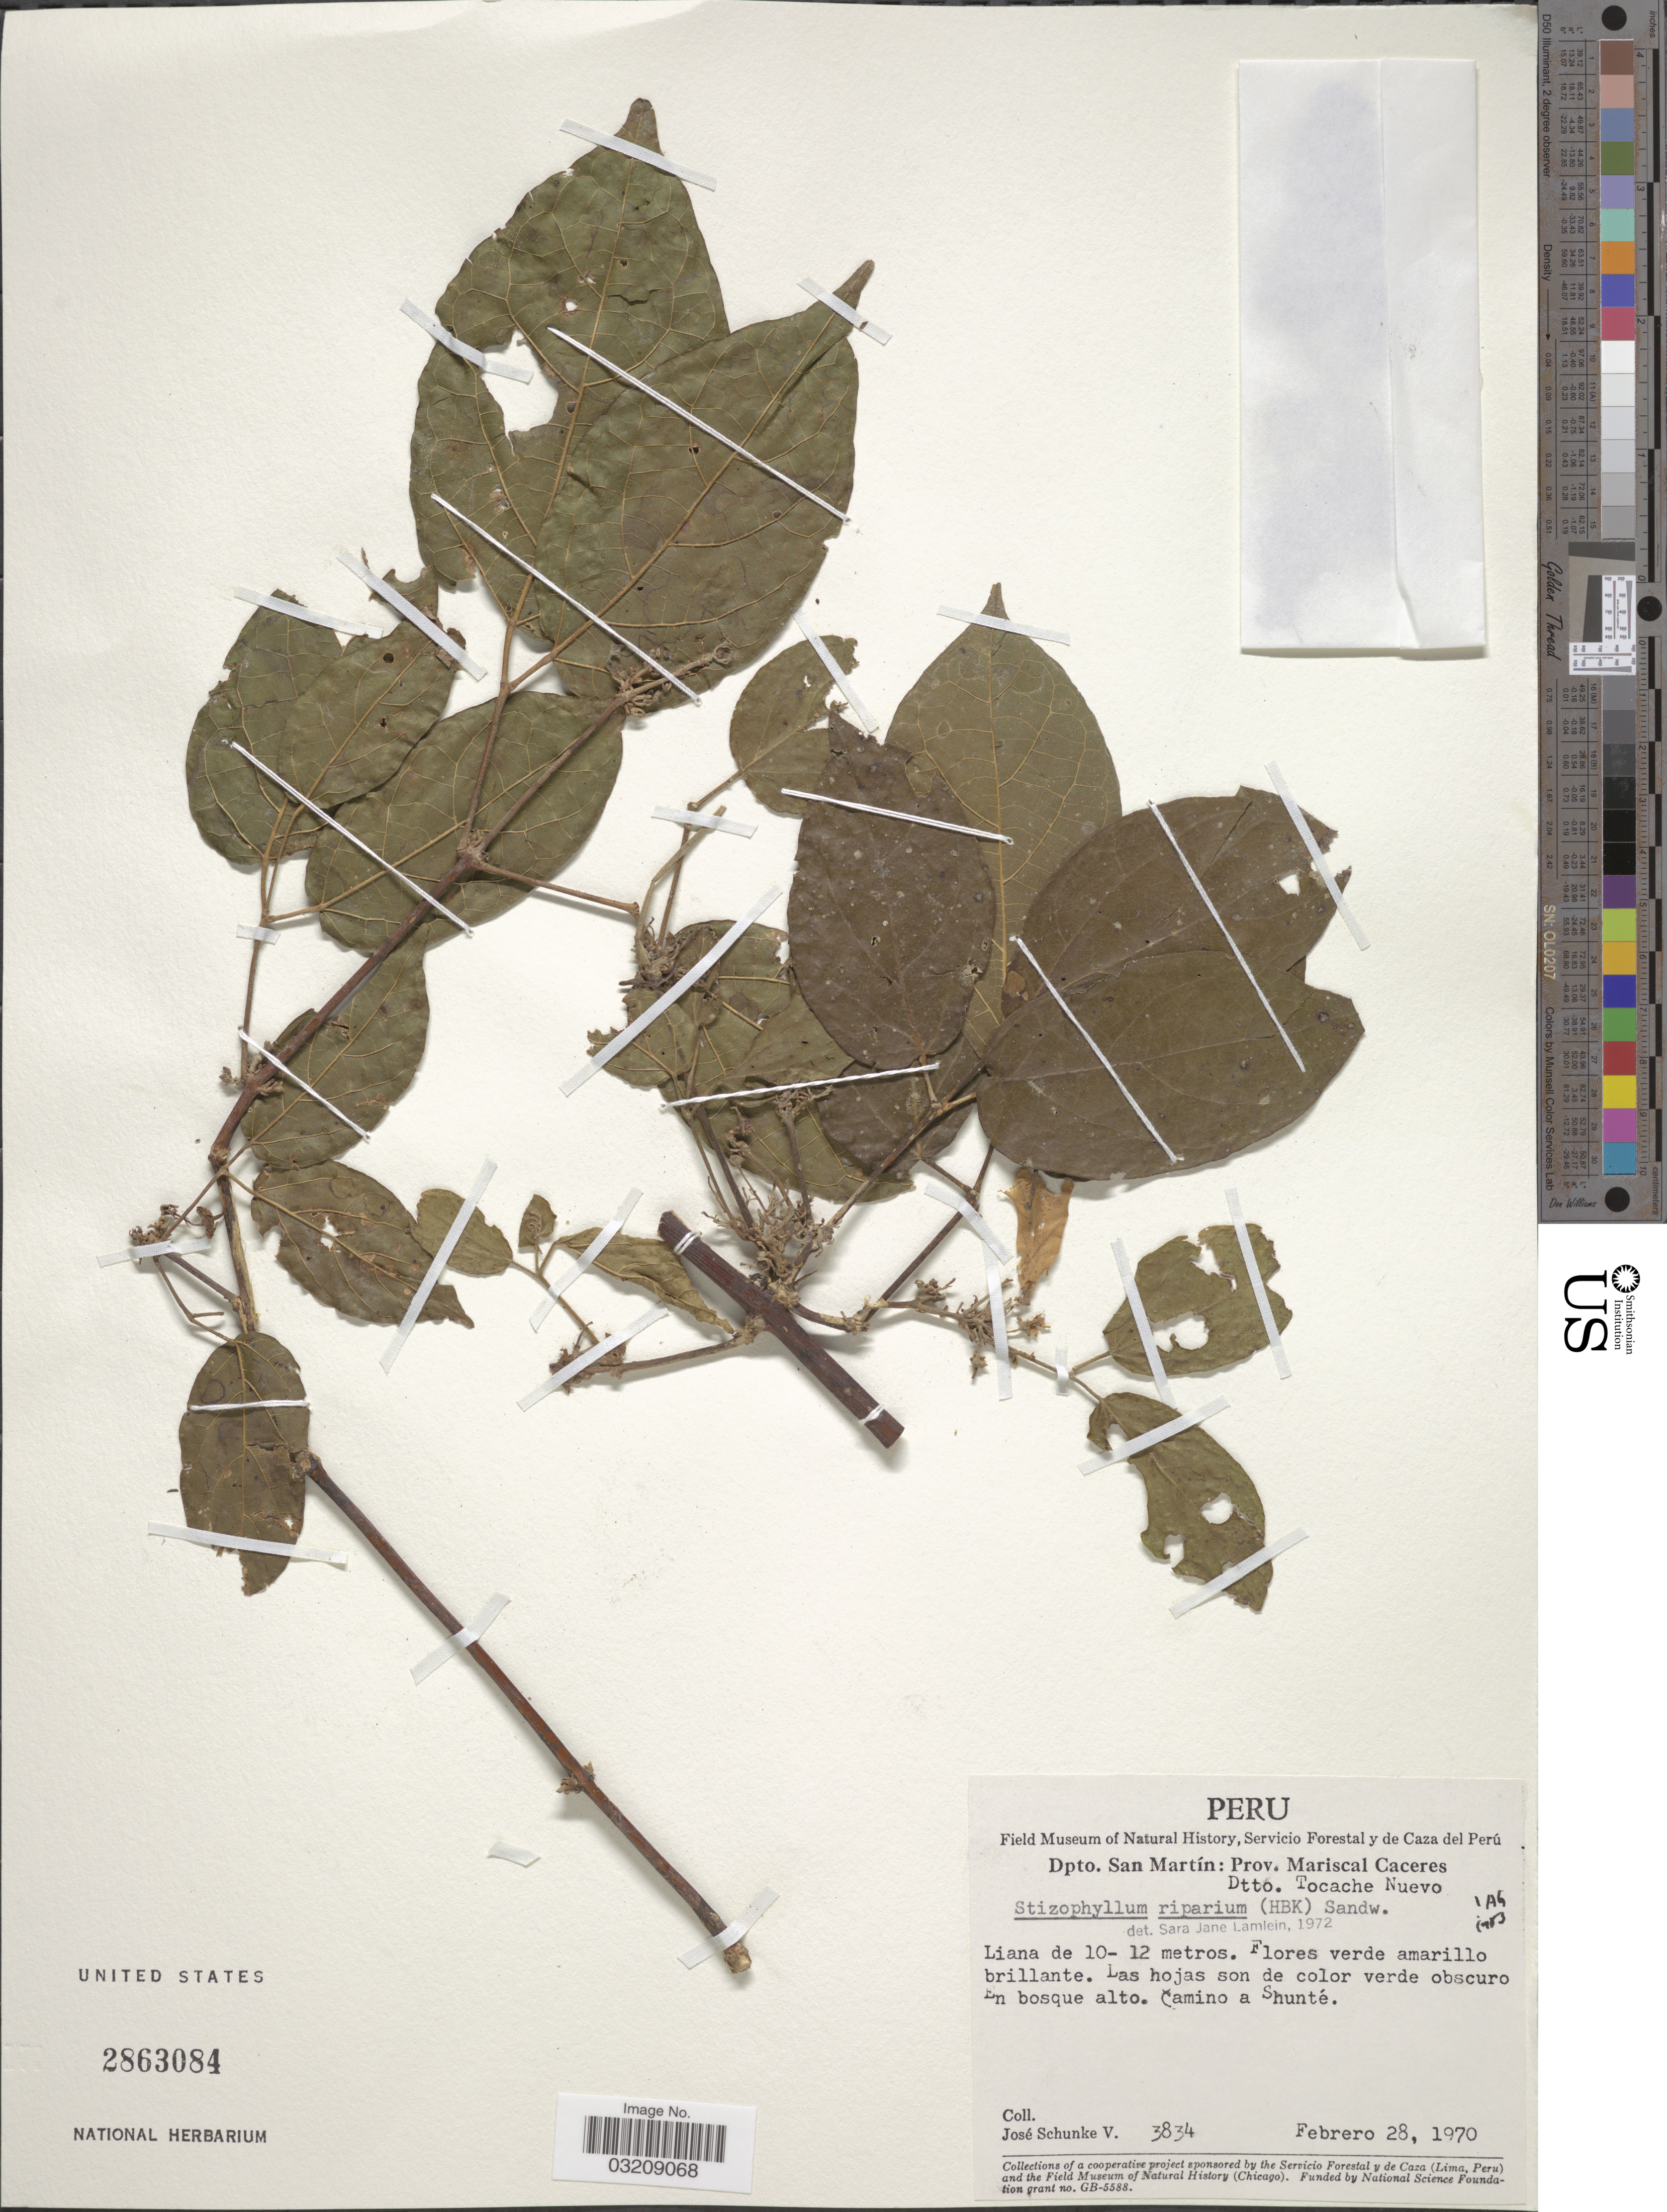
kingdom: Plantae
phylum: Tracheophyta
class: Magnoliopsida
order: Lamiales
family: Bignoniaceae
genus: Stizophyllum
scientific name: Stizophyllum riparium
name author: (Kunth) Sandwith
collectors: J. Schunke Vigo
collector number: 3834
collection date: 1970-02-28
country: Peru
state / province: San Martín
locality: Dpto. San Martín: Prov. Mariscal Caceres, Dtto. Tocache Nuevo. Camino a Shunté.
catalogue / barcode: US 2863084